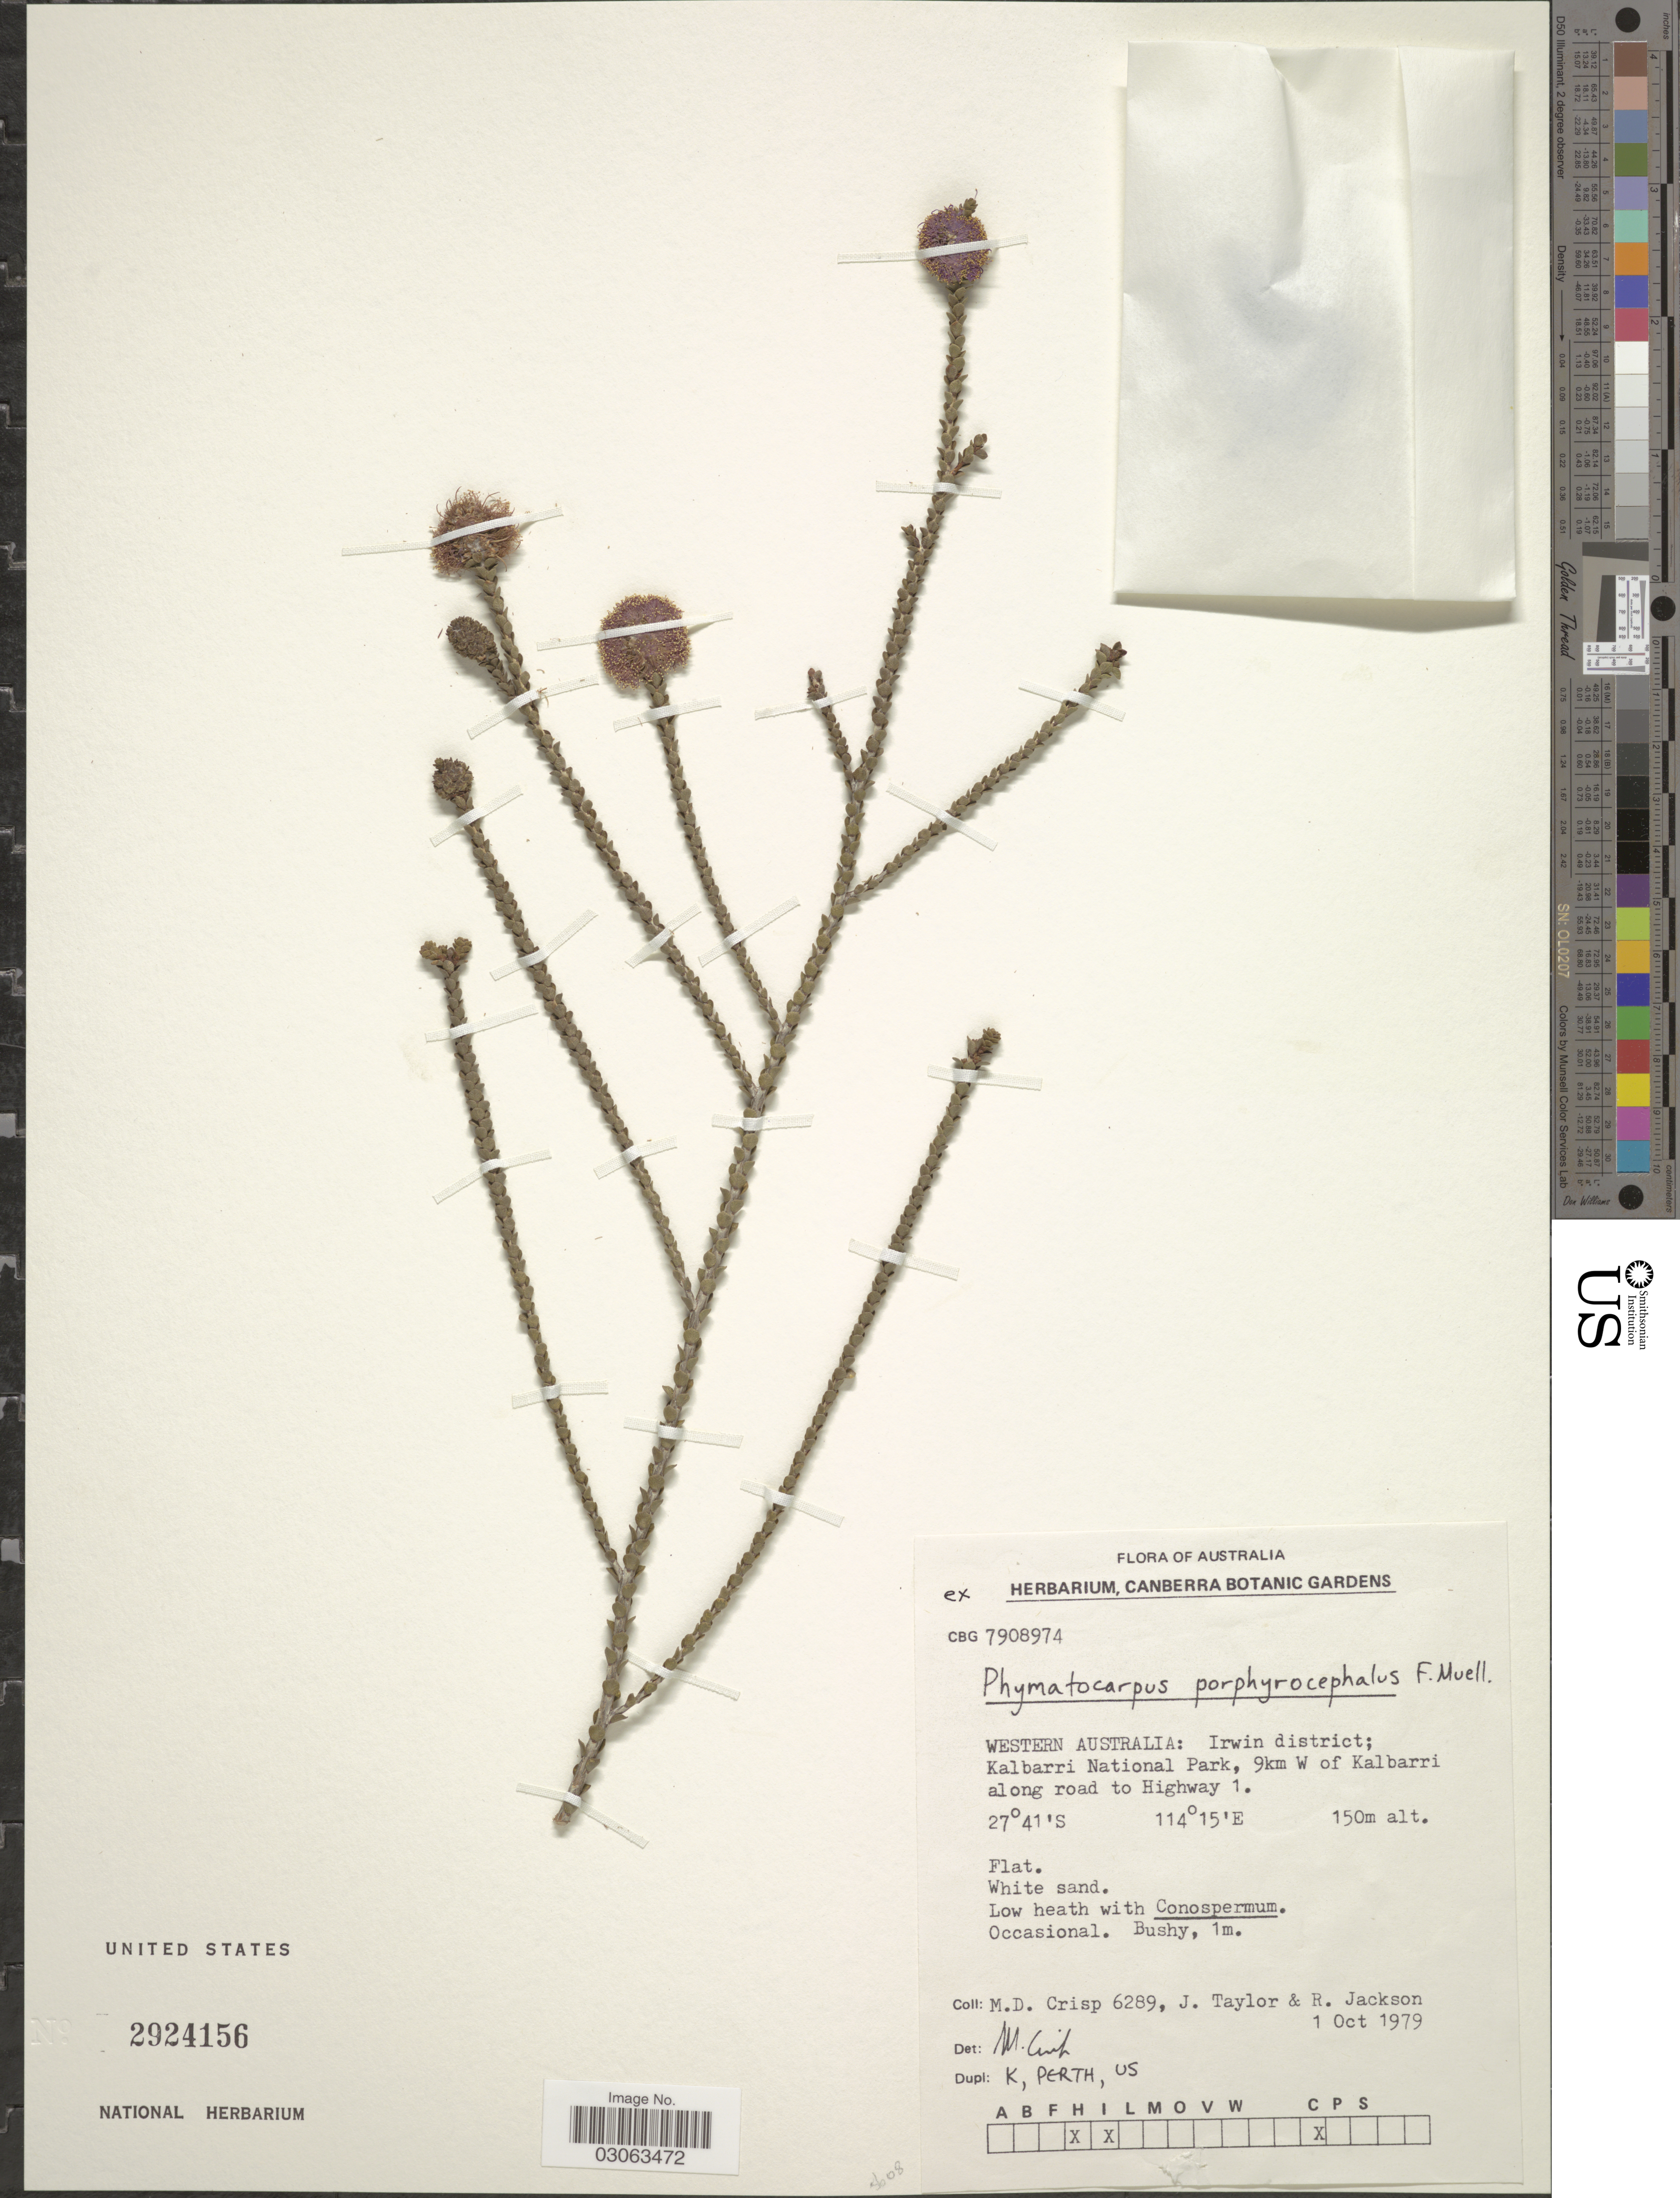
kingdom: Plantae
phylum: Tracheophyta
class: Magnoliopsida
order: Myrtales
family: Myrtaceae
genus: Phymatocarpus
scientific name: Phymatocarpus porphyrocephalus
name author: F. Muell.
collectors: M. Crisp, J. Taylor & R. Jackson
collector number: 6289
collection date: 1979-10-01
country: Australia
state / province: Western Australia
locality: Irwin district; Kalbarri National Park, 9km W of Kalbarri along road to Highway 1.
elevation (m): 150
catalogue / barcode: US 2924156